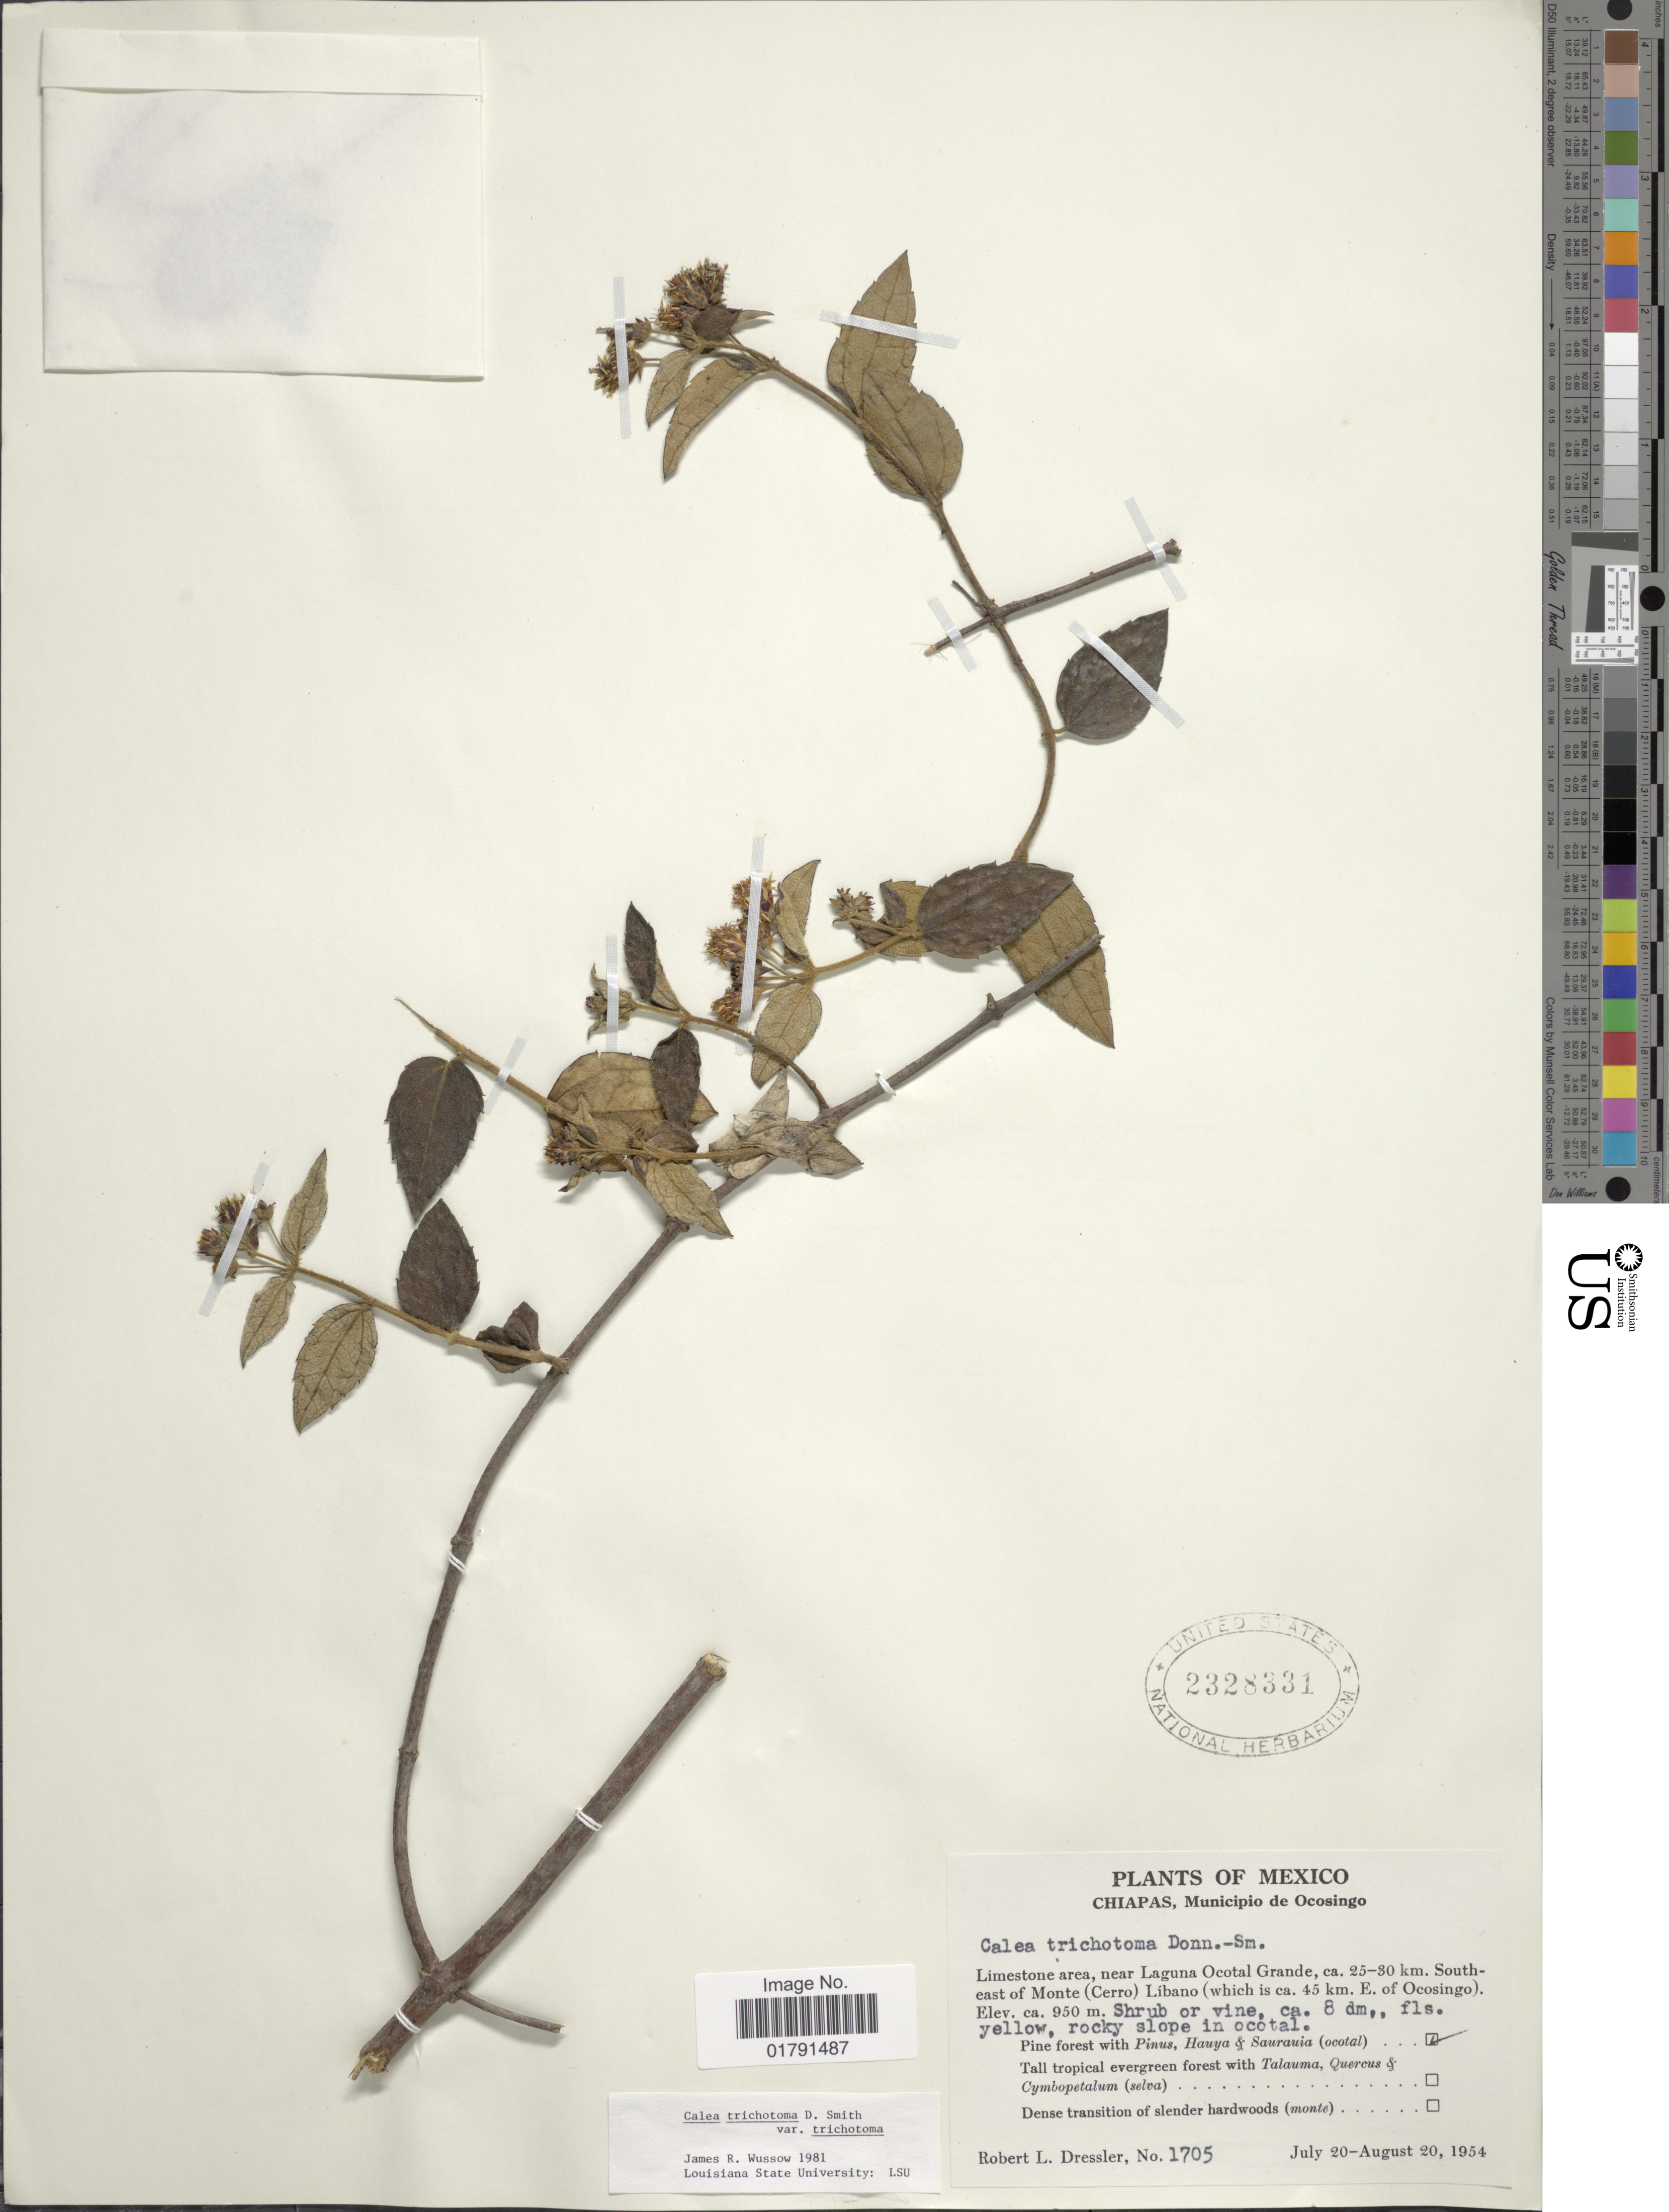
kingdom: Plantae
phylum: Tracheophyta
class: Magnoliopsida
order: Asterales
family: Asteraceae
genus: Calea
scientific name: Calea trichotoma var. trichotoma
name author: Donn. Sm.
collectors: R. Dressler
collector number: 1705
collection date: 1954-07-20/1954-08-20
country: Mexico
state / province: Chiapas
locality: Municipio de Ocosingo, near Laguna Ocotal Grande, ca 25-30 km Southeast of Monte (Cerro) Libano (which is ca 45 km E of Ocosingo)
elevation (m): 950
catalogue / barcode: US 2328331